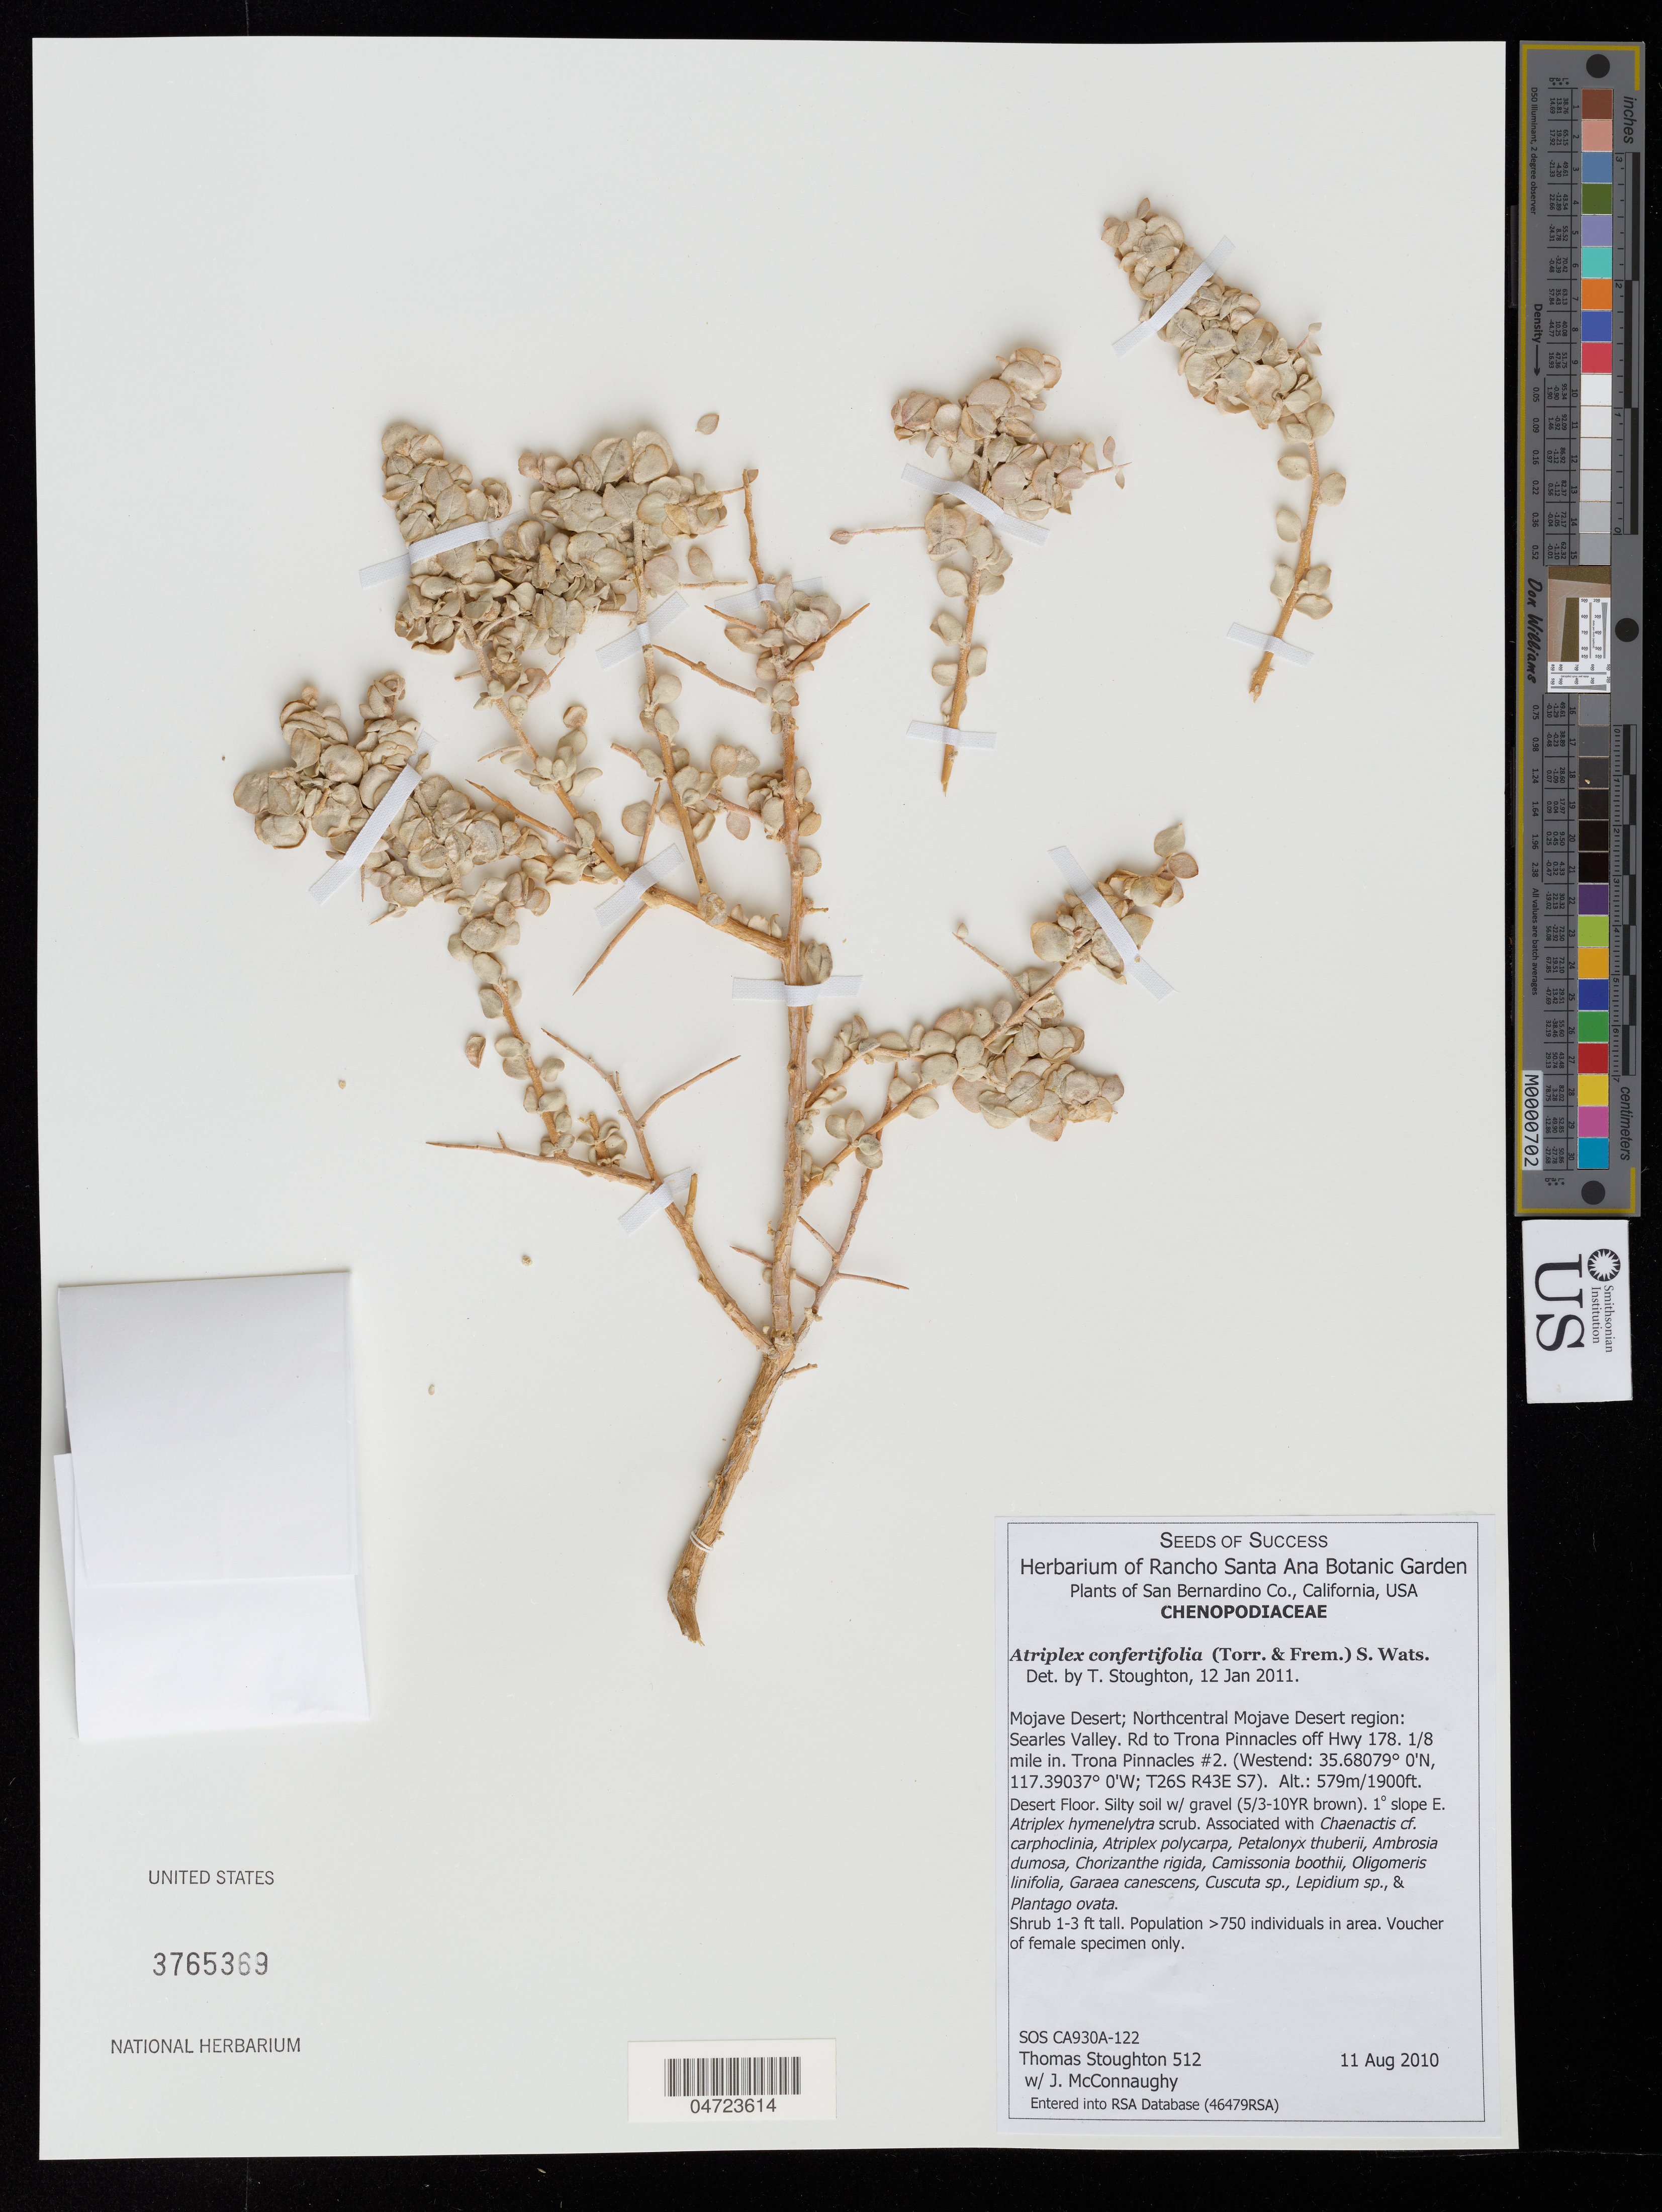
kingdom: Plantae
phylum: Tracheophyta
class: Magnoliopsida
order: Caryophyllales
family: Amaranthaceae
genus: Atriplex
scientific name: Atriplex confertifolia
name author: (Torr. & Frém.) S. Watson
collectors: T. Stoughton & J. McConnaughy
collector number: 512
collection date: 2010-08-11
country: United States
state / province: California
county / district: San Bernardino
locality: San Bernardino Co. Mojave Desert; Northcentral Mojave Desert region: Searles Valley. Rd to Trona Pinnacles off Hwy 178. 1/8 mile in. Trona Pinnacles #2. (Westend; T26S R43E S7).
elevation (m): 579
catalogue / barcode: US 3765369